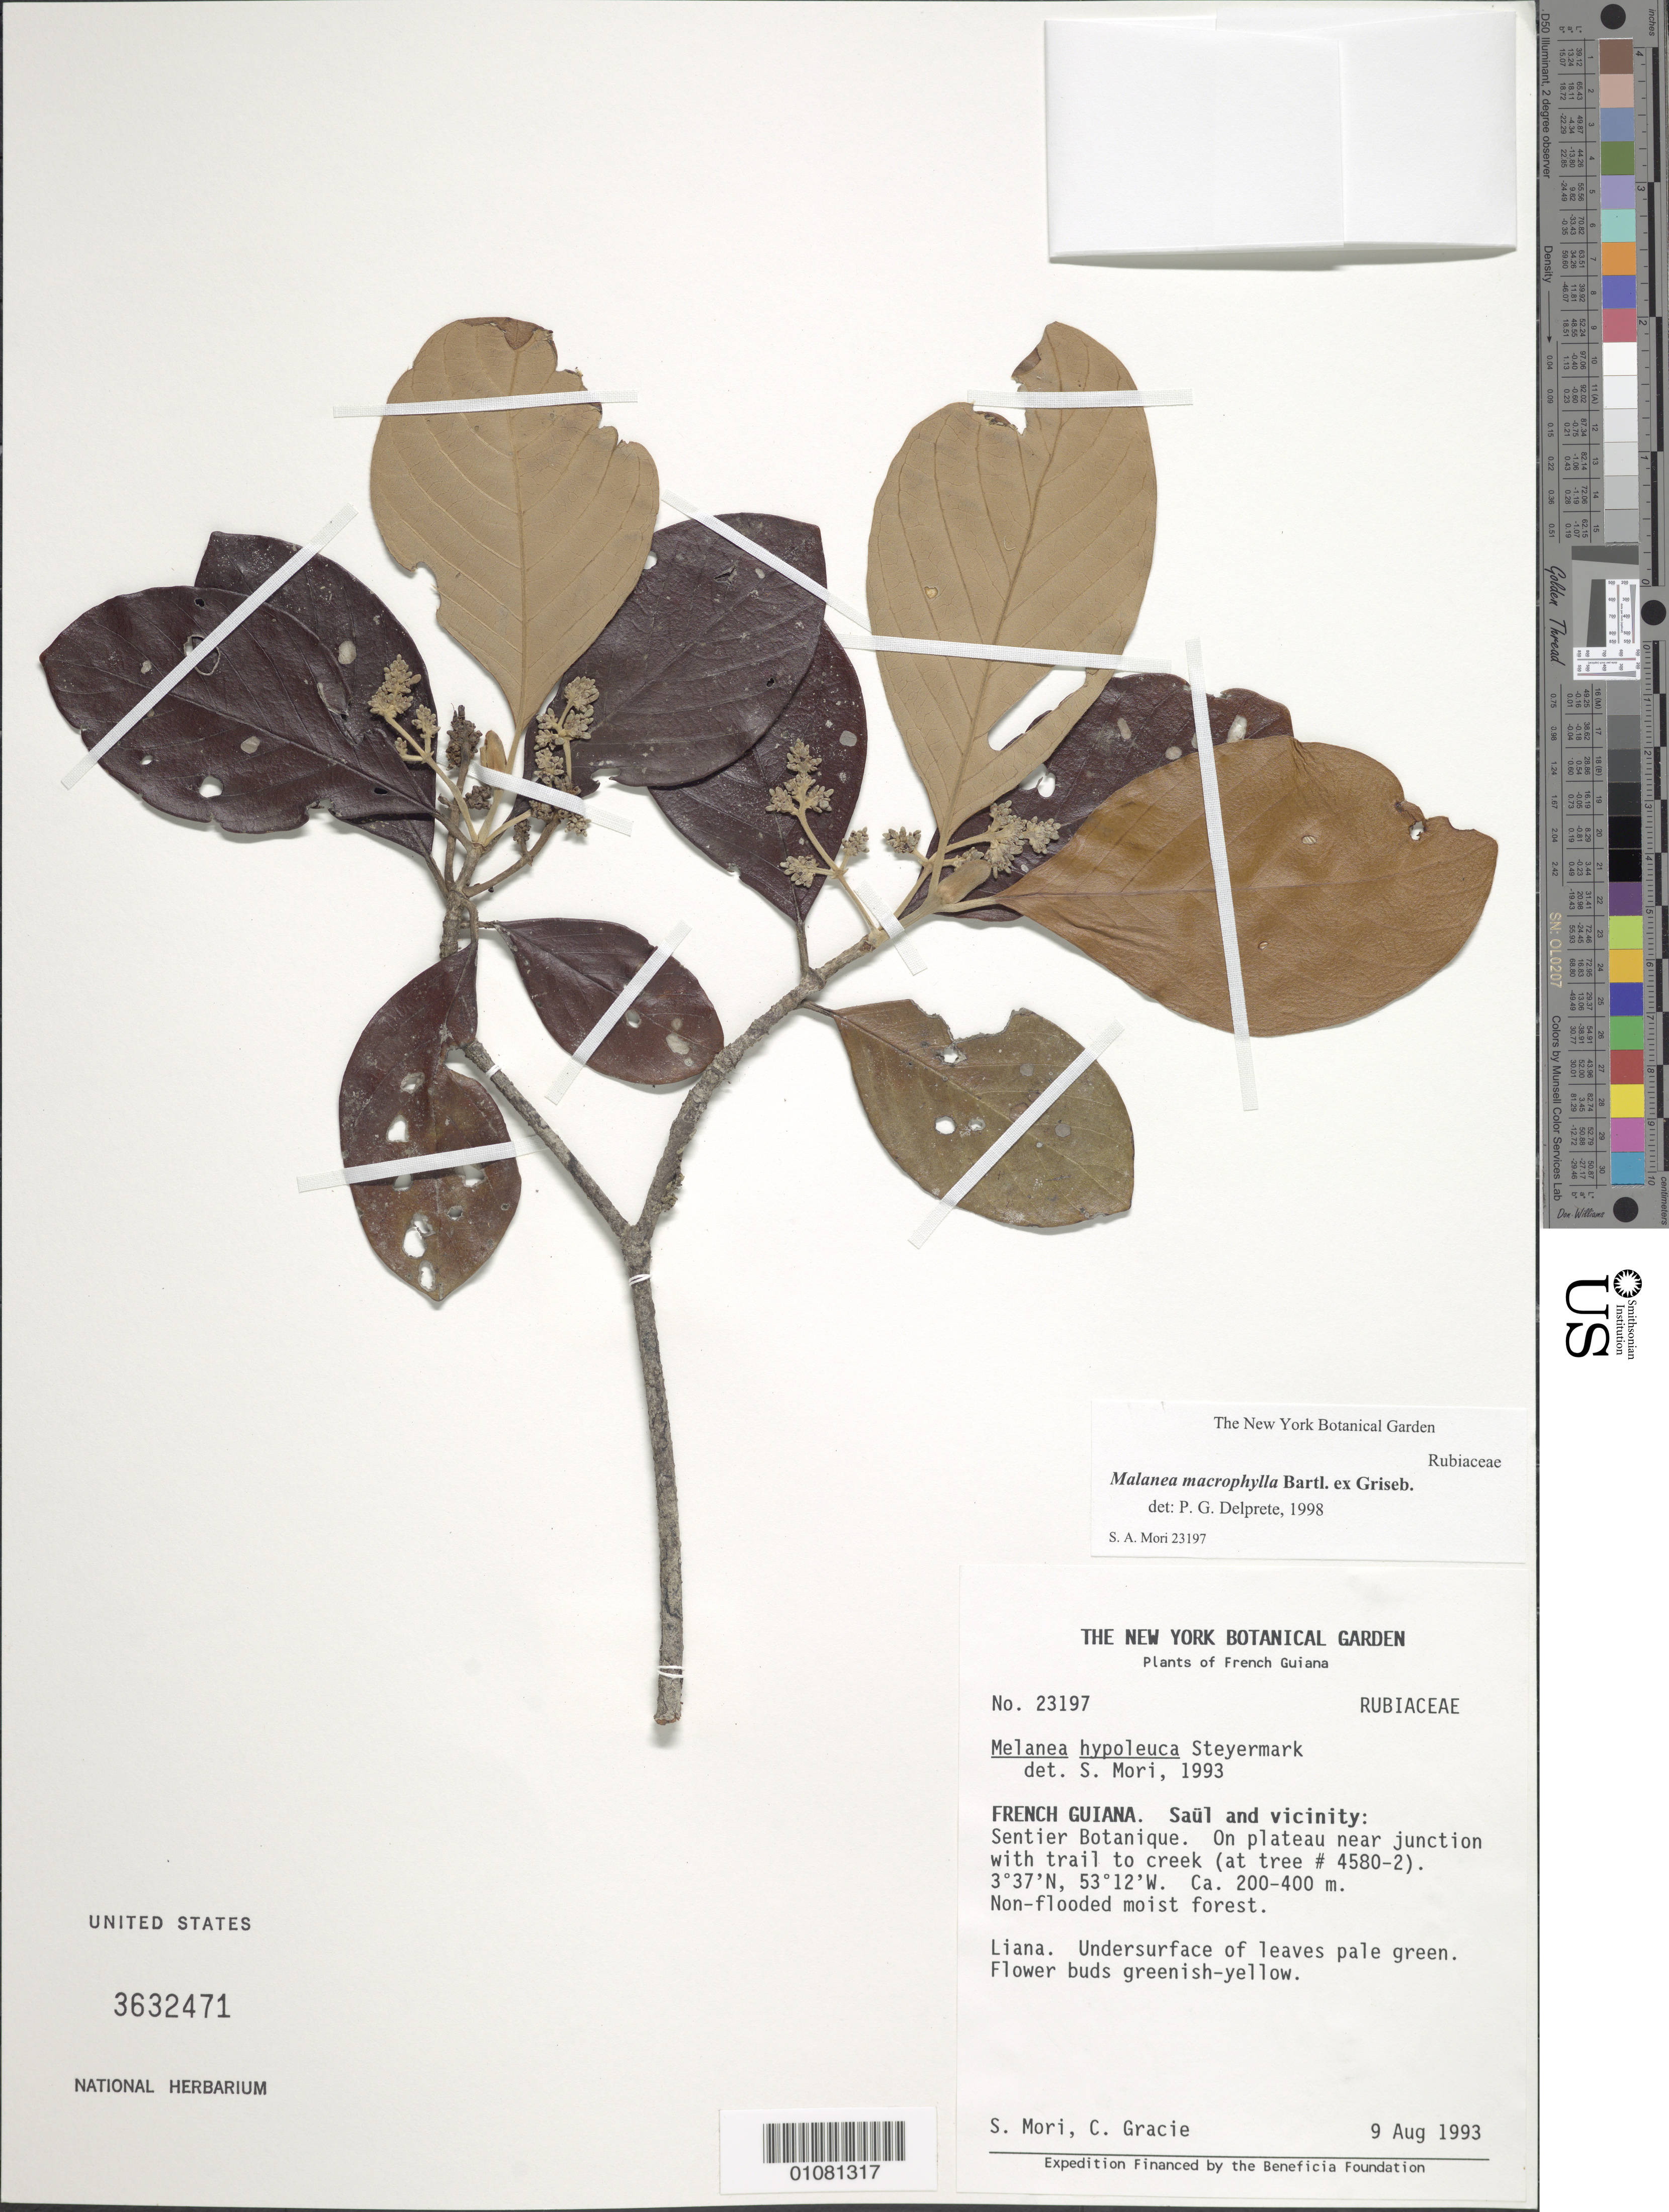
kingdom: Plantae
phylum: Tracheophyta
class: Magnoliopsida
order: Gentianales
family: Rubiaceae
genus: Malanea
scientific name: Malanea macrophylla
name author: Bartl. ex Griseb.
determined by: Delprete, P. G., Herb. de Guyane Cay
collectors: S. Mori & C. A. Gracie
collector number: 23197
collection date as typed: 9-Aug-93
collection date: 1993-08-09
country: French Guiana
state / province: Saint-Laurent-du-Maroni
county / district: Saül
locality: Saül and vic., Sentier Botanique. On plateau near junction with trail to creek (at tree # 4580-2)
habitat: Non-flooded moist forest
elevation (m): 200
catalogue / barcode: US 3632471